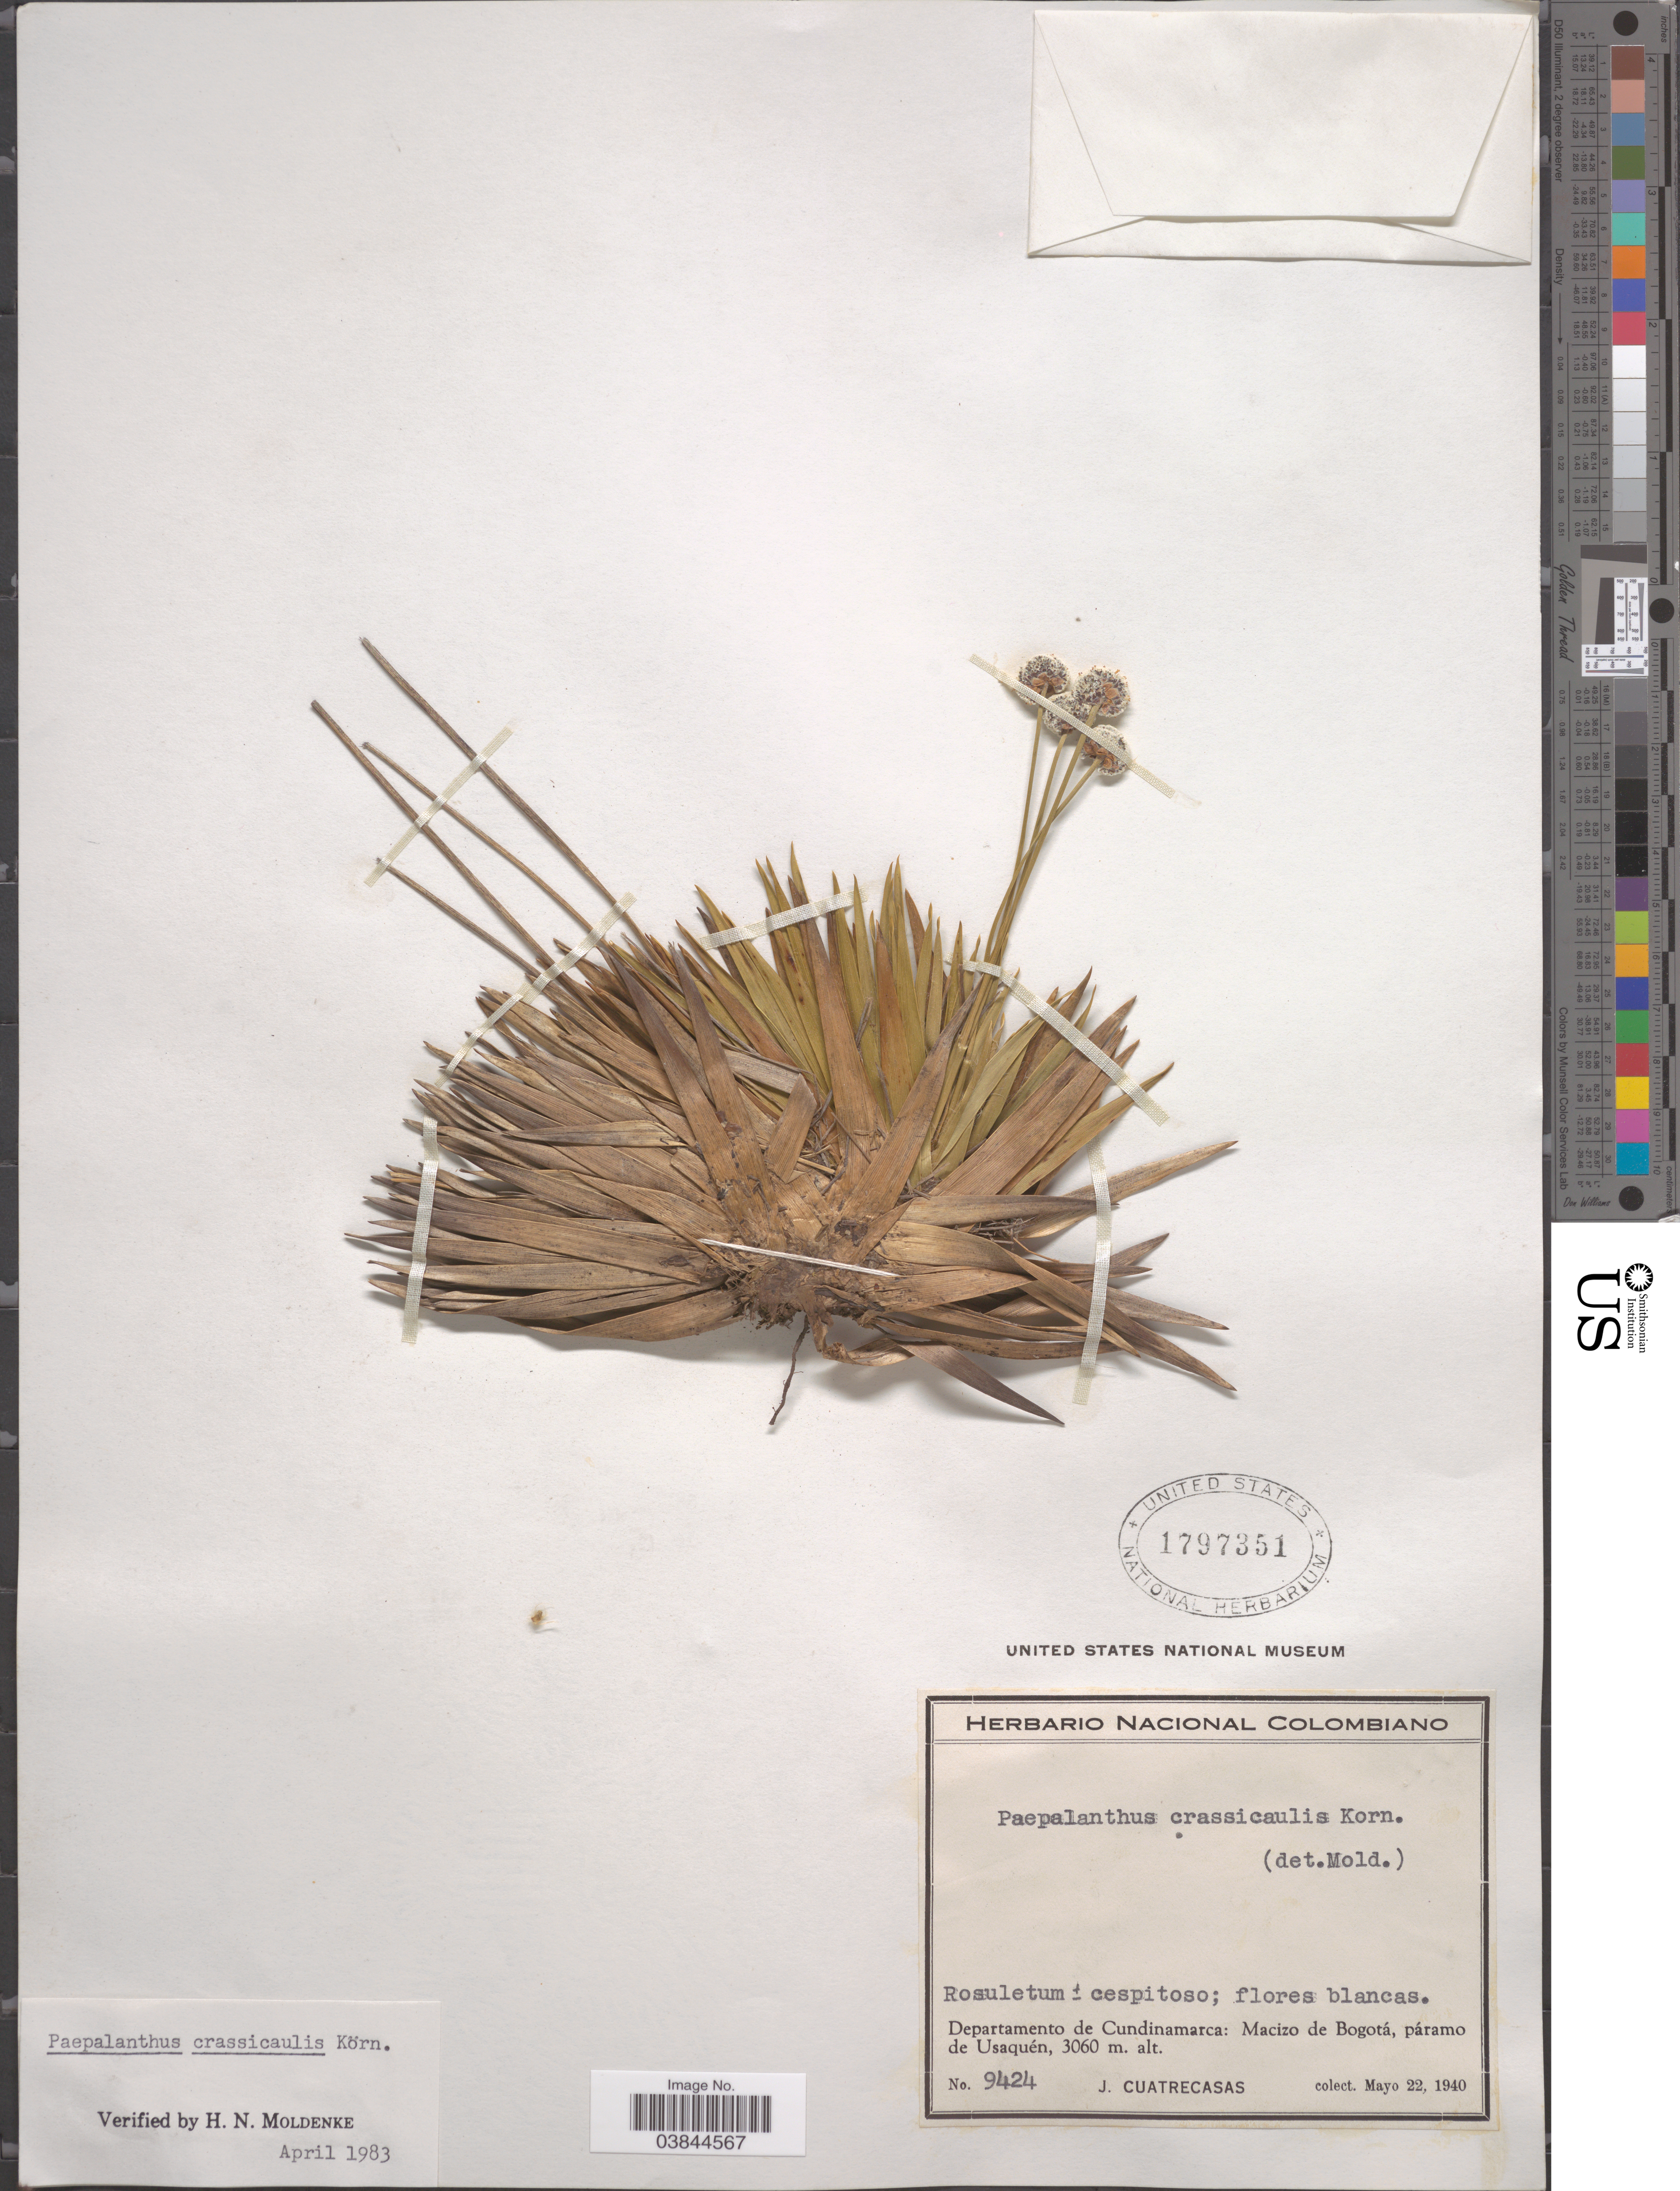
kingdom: Plantae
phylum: Tracheophyta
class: Liliopsida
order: Poales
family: Eriocaulaceae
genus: Paepalanthus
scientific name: Paepalanthus ensifolius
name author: (Kunth) Kunth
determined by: Sauthier, Laura Jeanne, (SPF), Universidade de Sao Paulo (BRAZIL)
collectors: J. Cuatrecasas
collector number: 9424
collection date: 1940-05-22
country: Colombia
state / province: Cundinamarca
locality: Departamento de Cundinamarca: Macizo de Bogotá, páramo de Usaquén.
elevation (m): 3060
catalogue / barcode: US 1797351